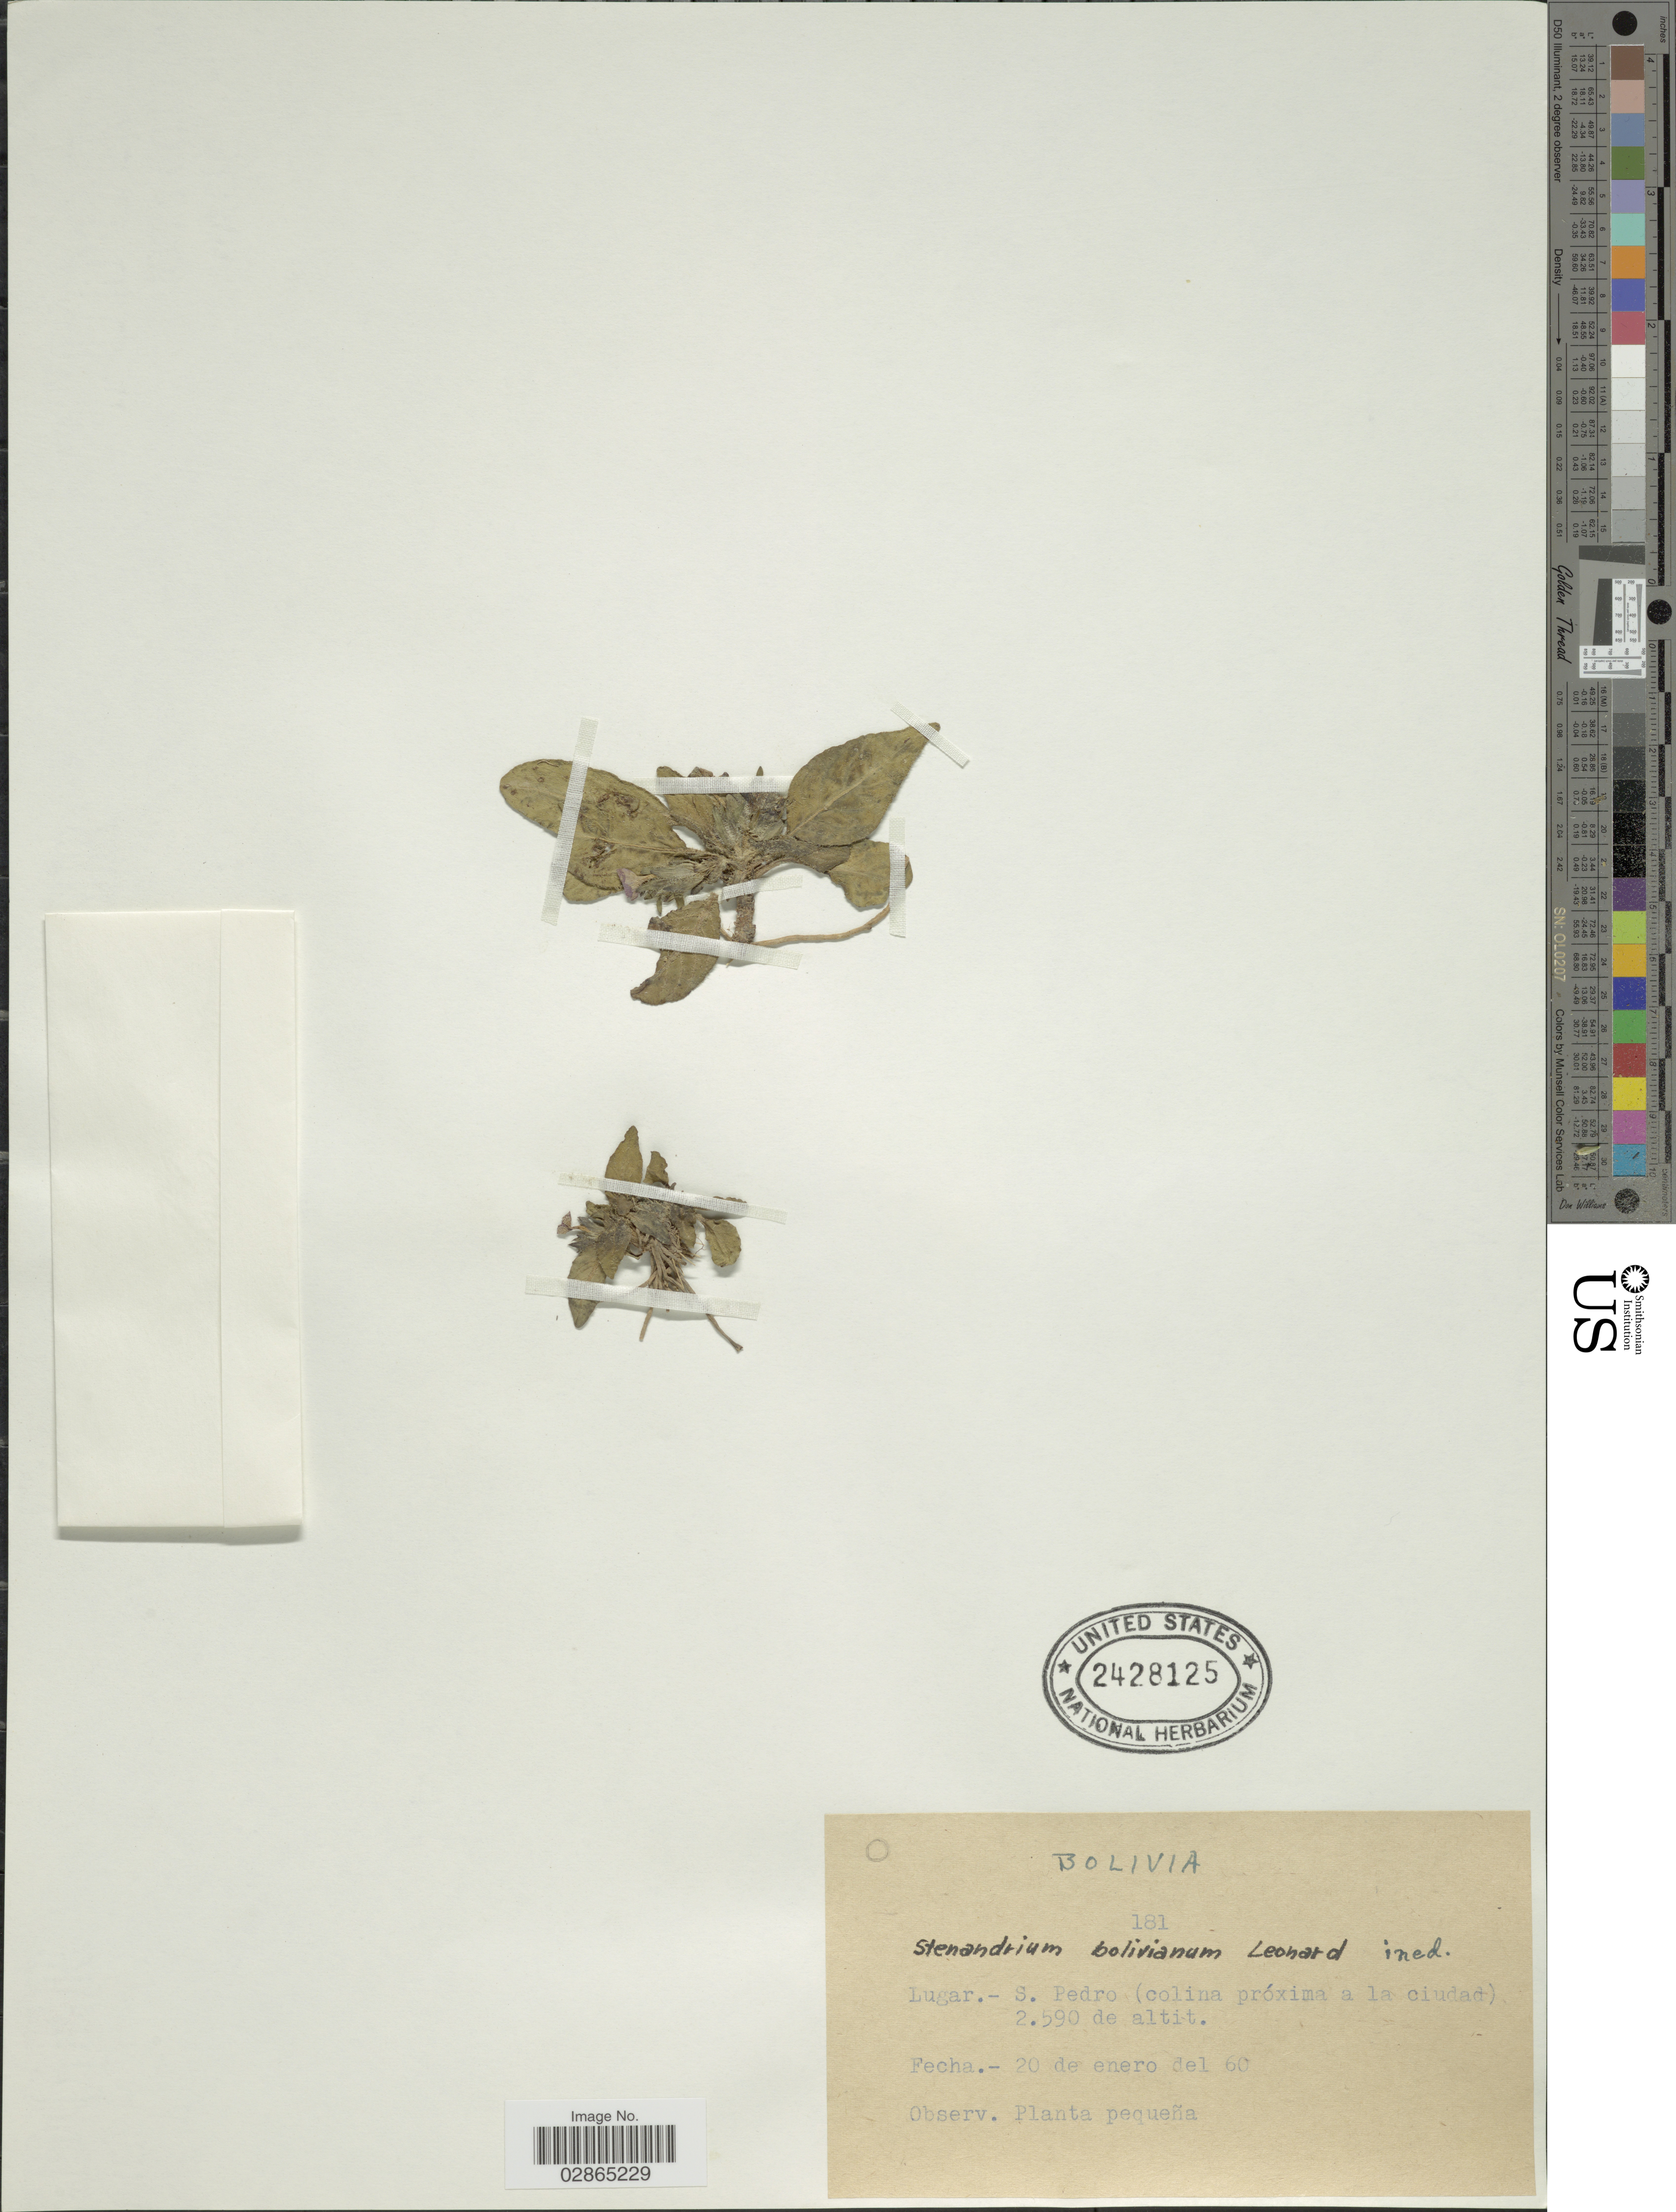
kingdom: Plantae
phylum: Tracheophyta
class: Magnoliopsida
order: Lamiales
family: Acanthaceae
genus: Stenandrium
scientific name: Stenandrium dulce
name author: (Cav.) Nees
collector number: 181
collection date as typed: Transcribed d/m/y: 20/1/60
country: Bolivia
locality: S. Pedro (Colina próxima a la ciudad).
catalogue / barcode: US 2428125